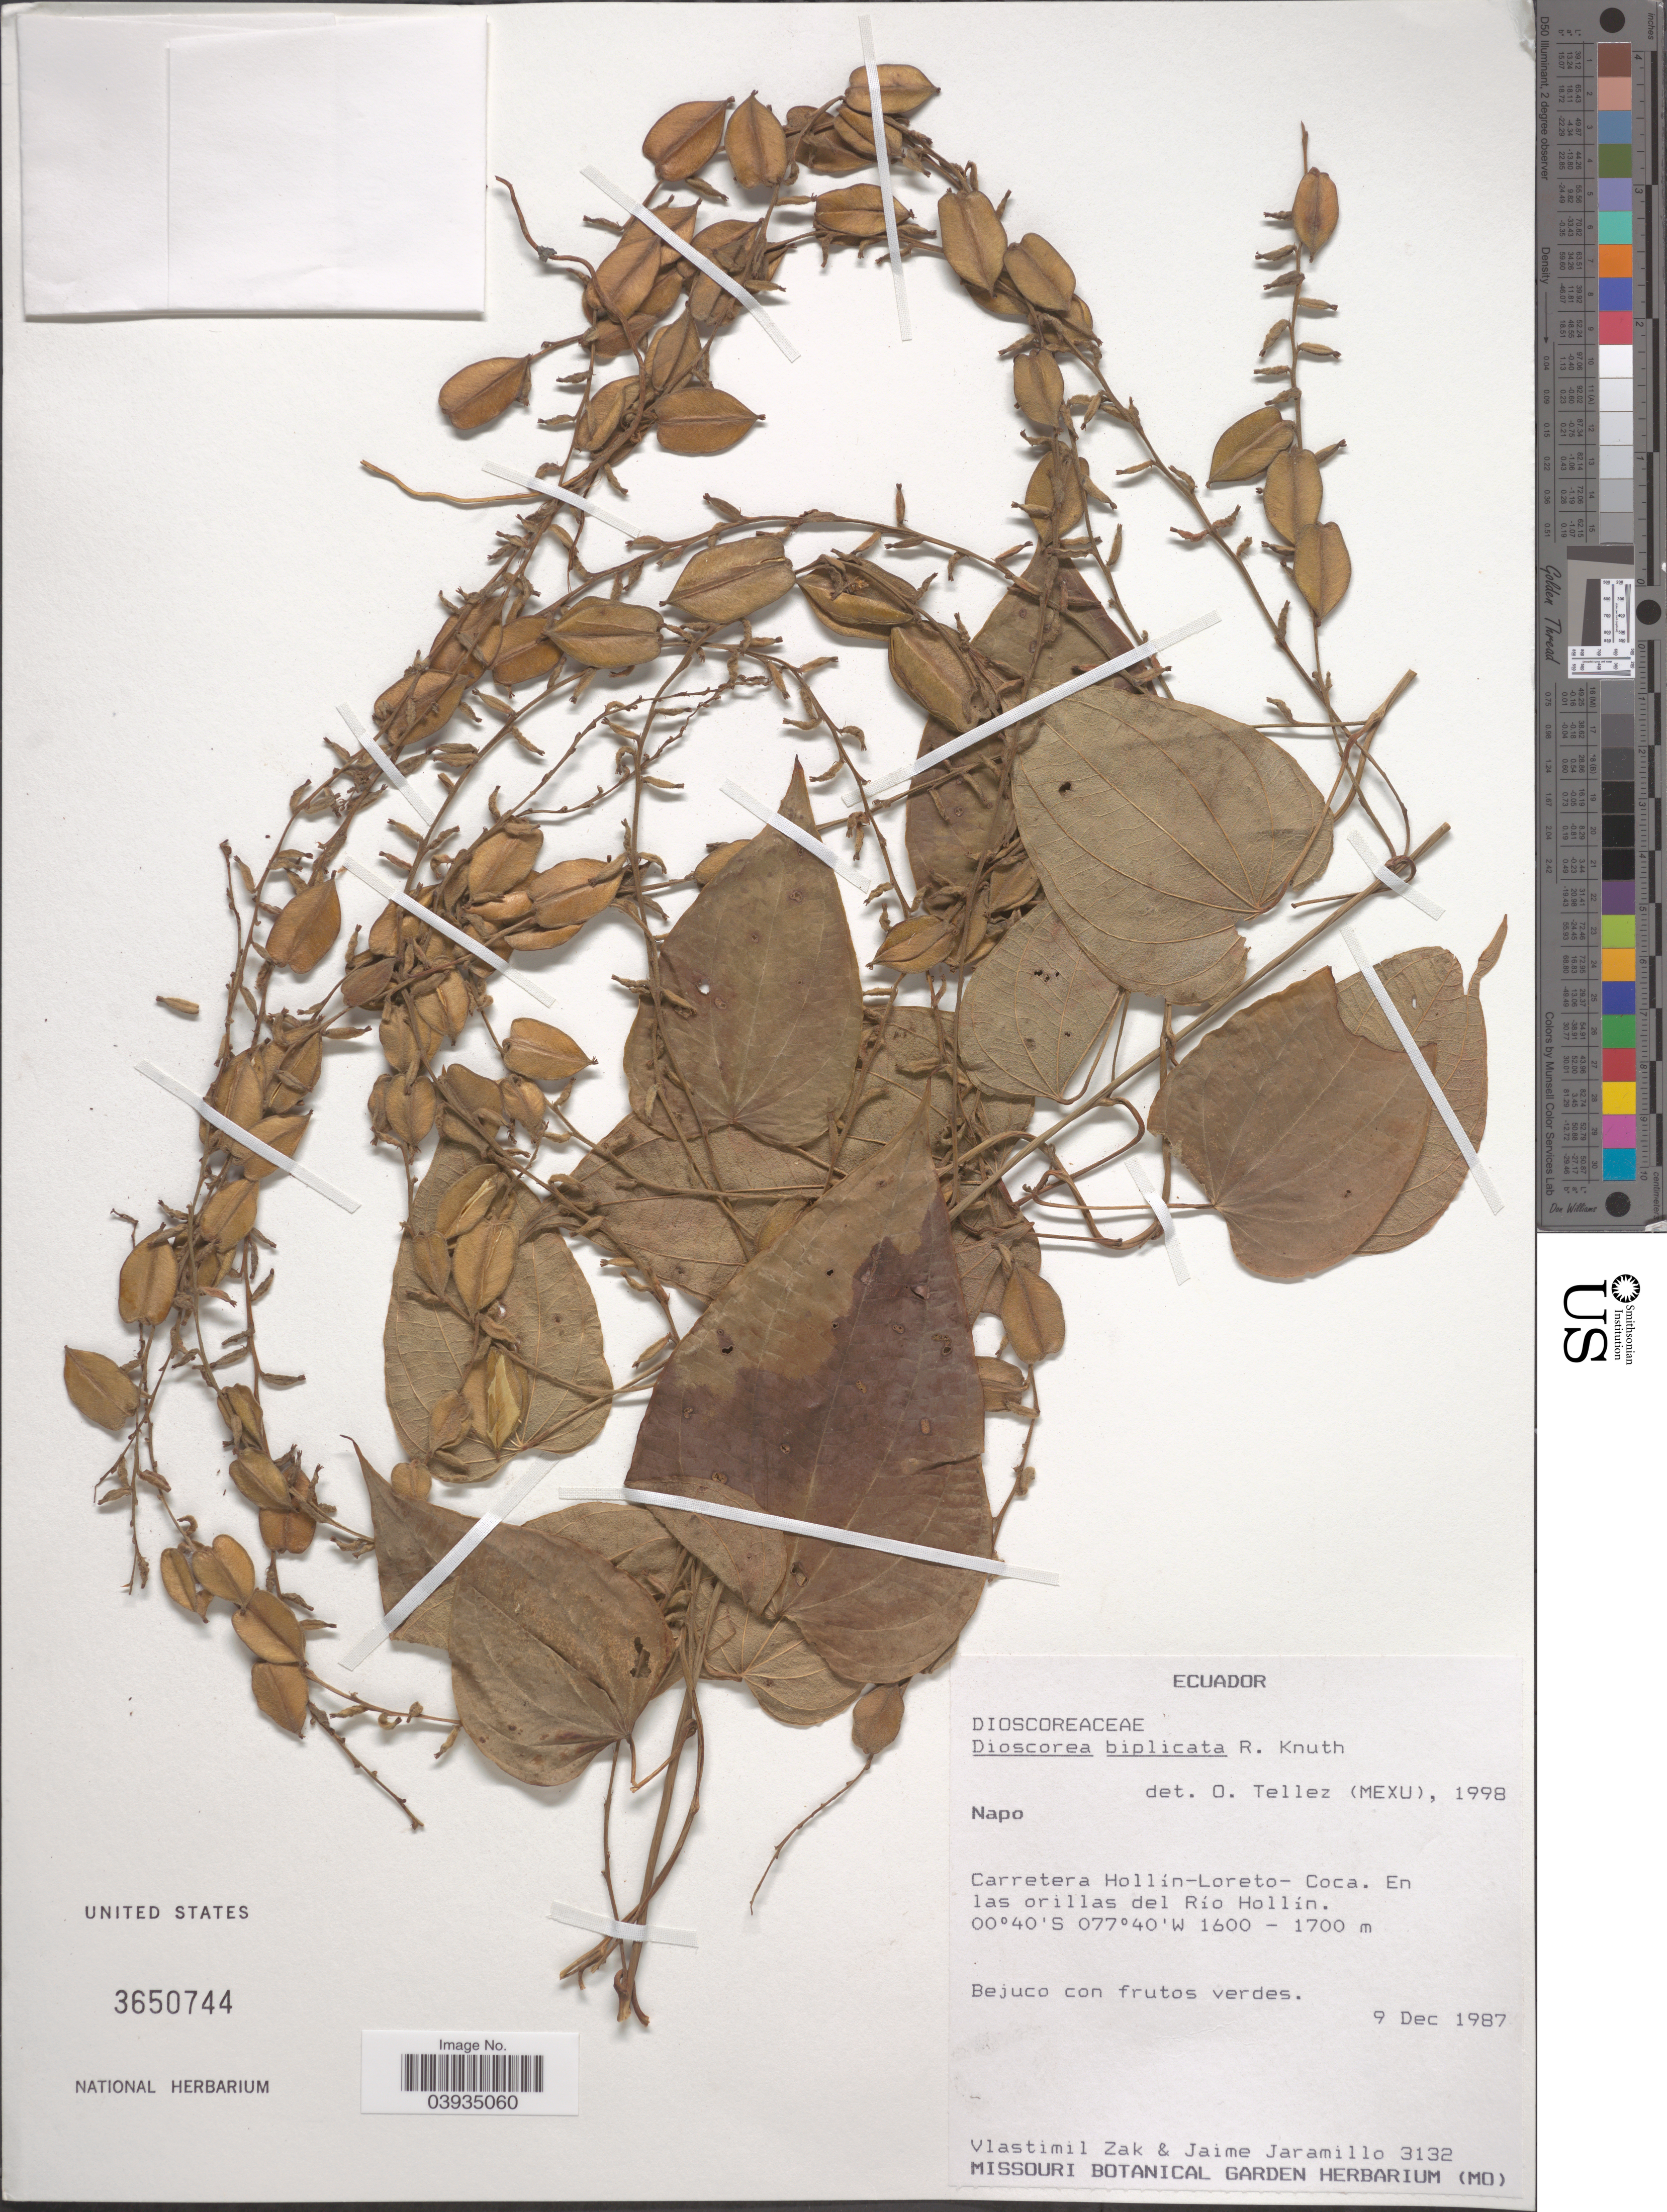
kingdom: Plantae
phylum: Tracheophyta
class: Liliopsida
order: Dioscoreales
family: Dioscoreaceae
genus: Dioscorea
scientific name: Dioscorea biplicata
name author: R. Knuth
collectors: V. Zak & J. Jaramillo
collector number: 3132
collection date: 1987-12-09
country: Ecuador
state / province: Napo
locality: Carretera Hollín-Loreto-Coca. En las orillas del Río Hollín.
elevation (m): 1600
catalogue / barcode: US 3650744